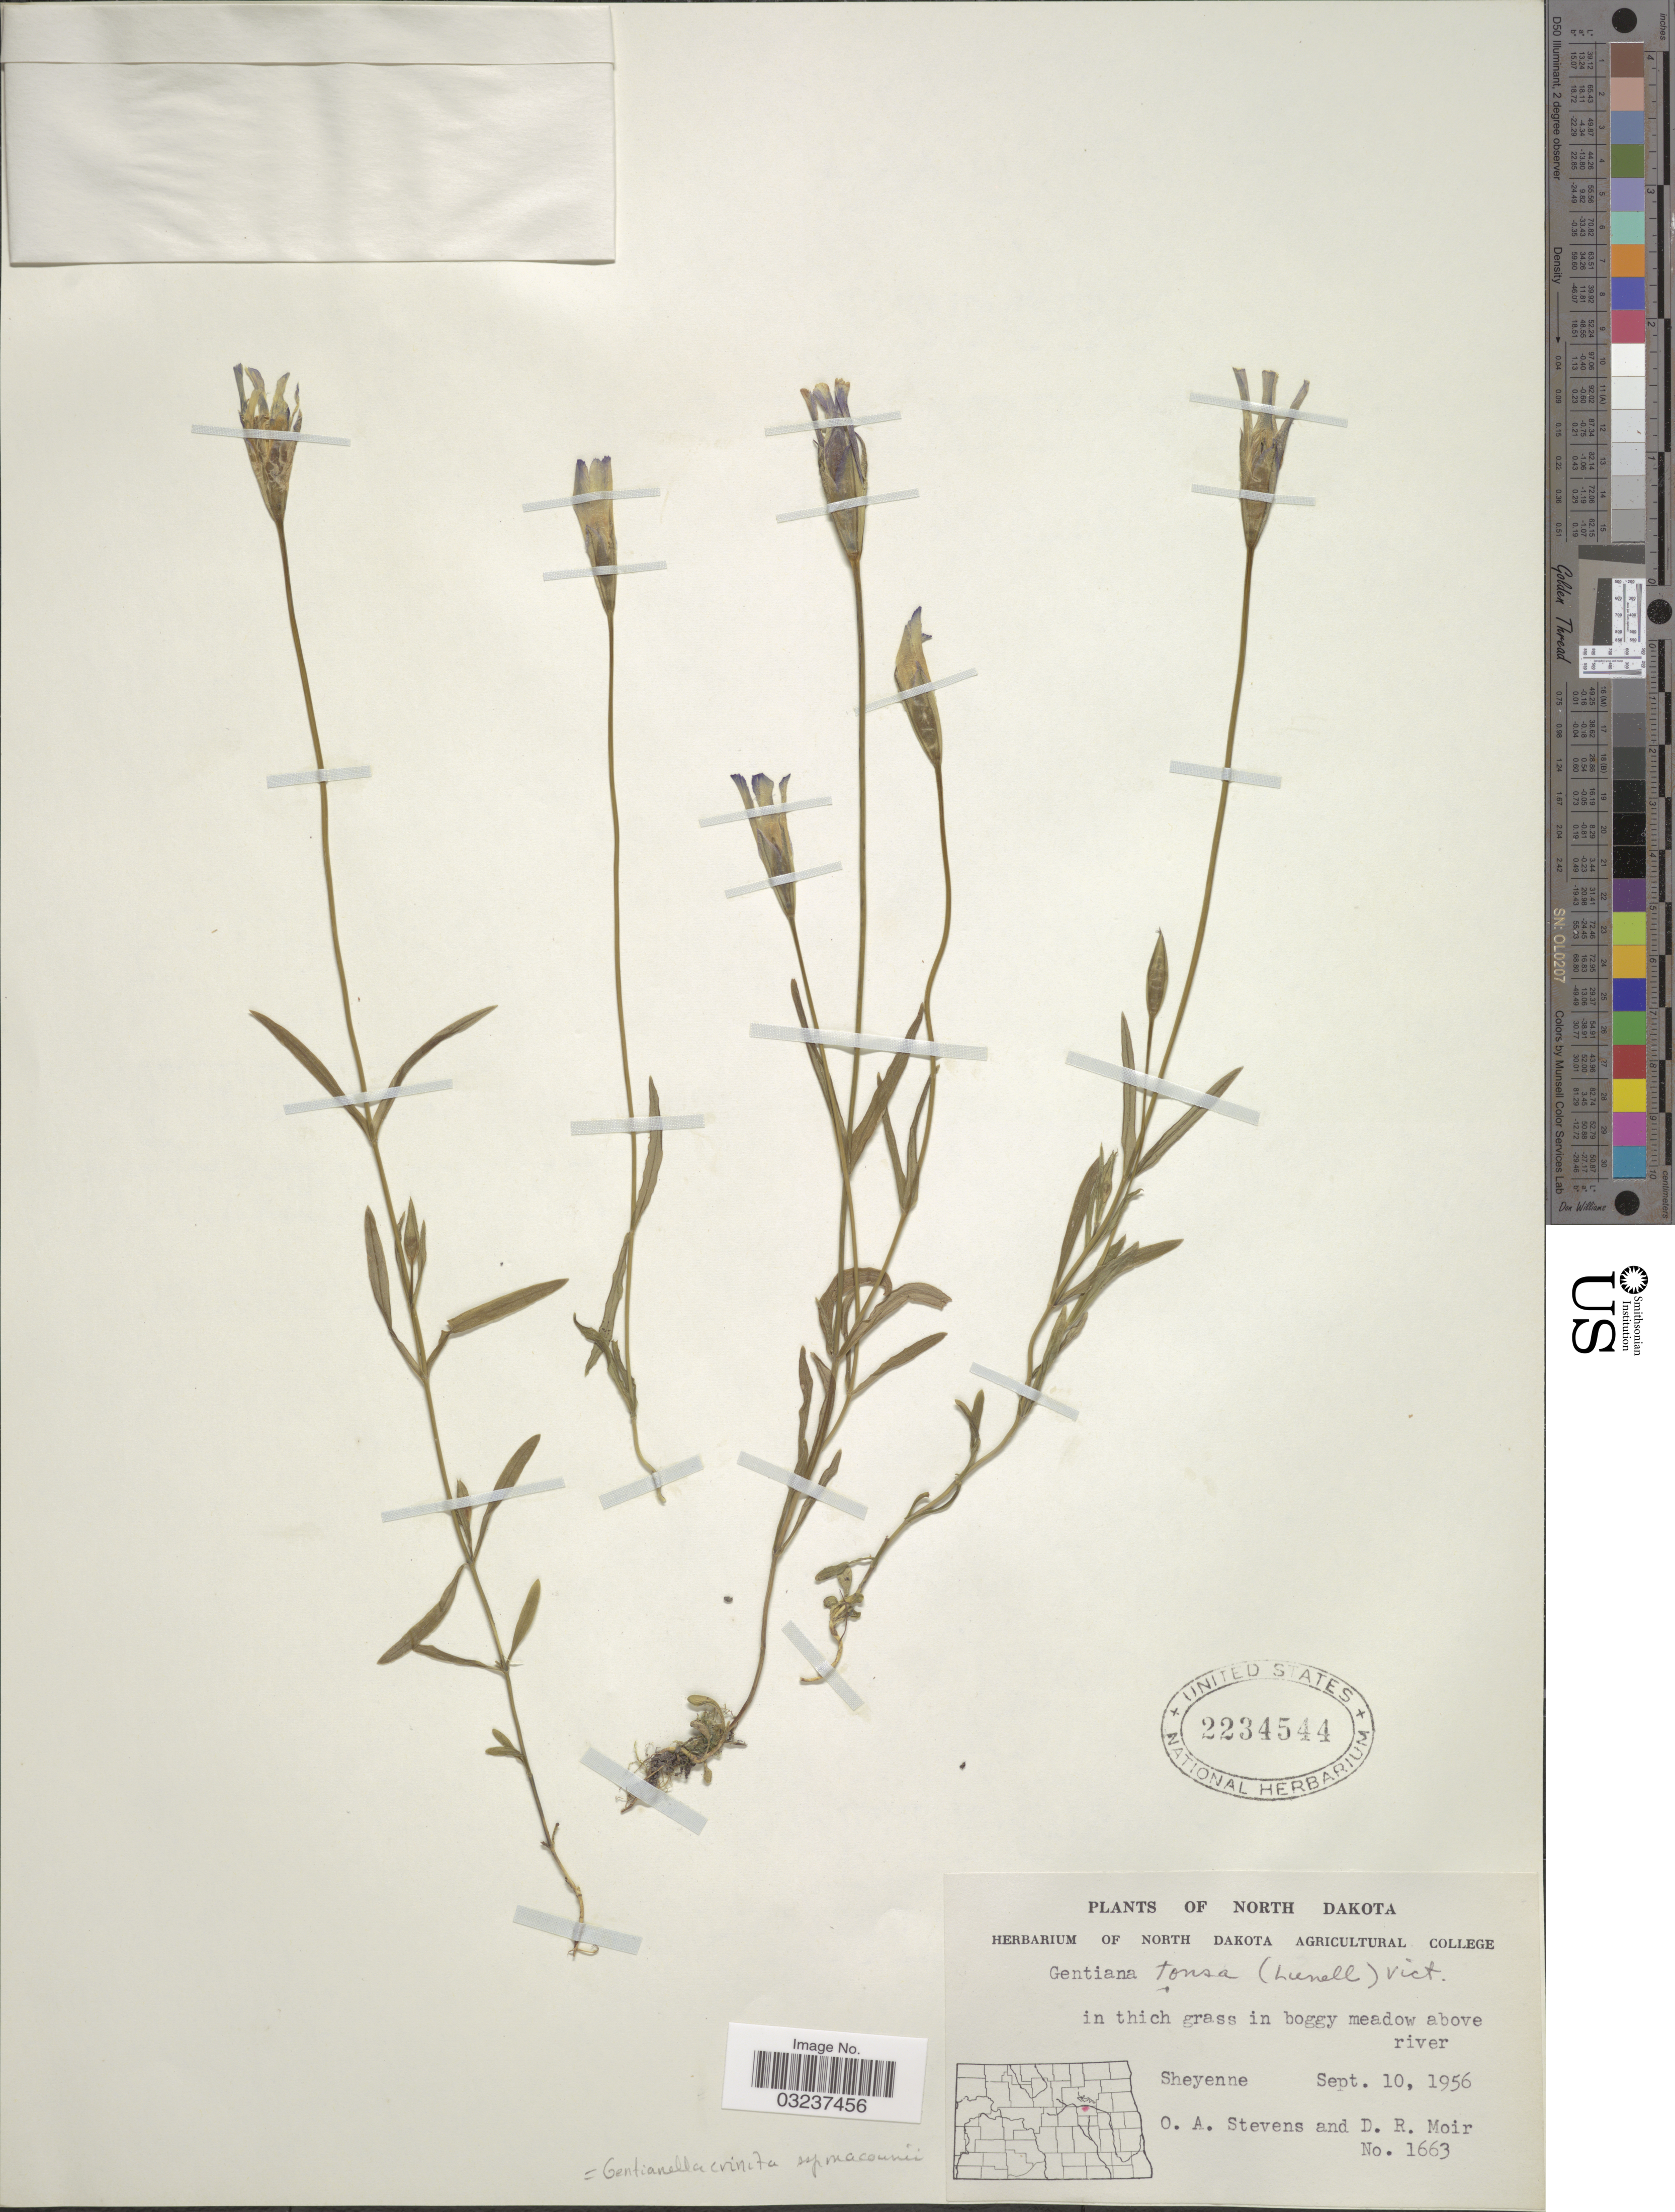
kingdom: Plantae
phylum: Tracheophyta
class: Magnoliopsida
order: Gentianales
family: Gentianaceae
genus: Gentianella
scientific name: Gentianella crinita subsp. macounii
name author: (Holm) J.M. Gillett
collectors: O. A. Stevens & D. Moir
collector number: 1663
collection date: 1956-09-10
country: United States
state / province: North Dakota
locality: Sheyenne.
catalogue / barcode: US 2234544